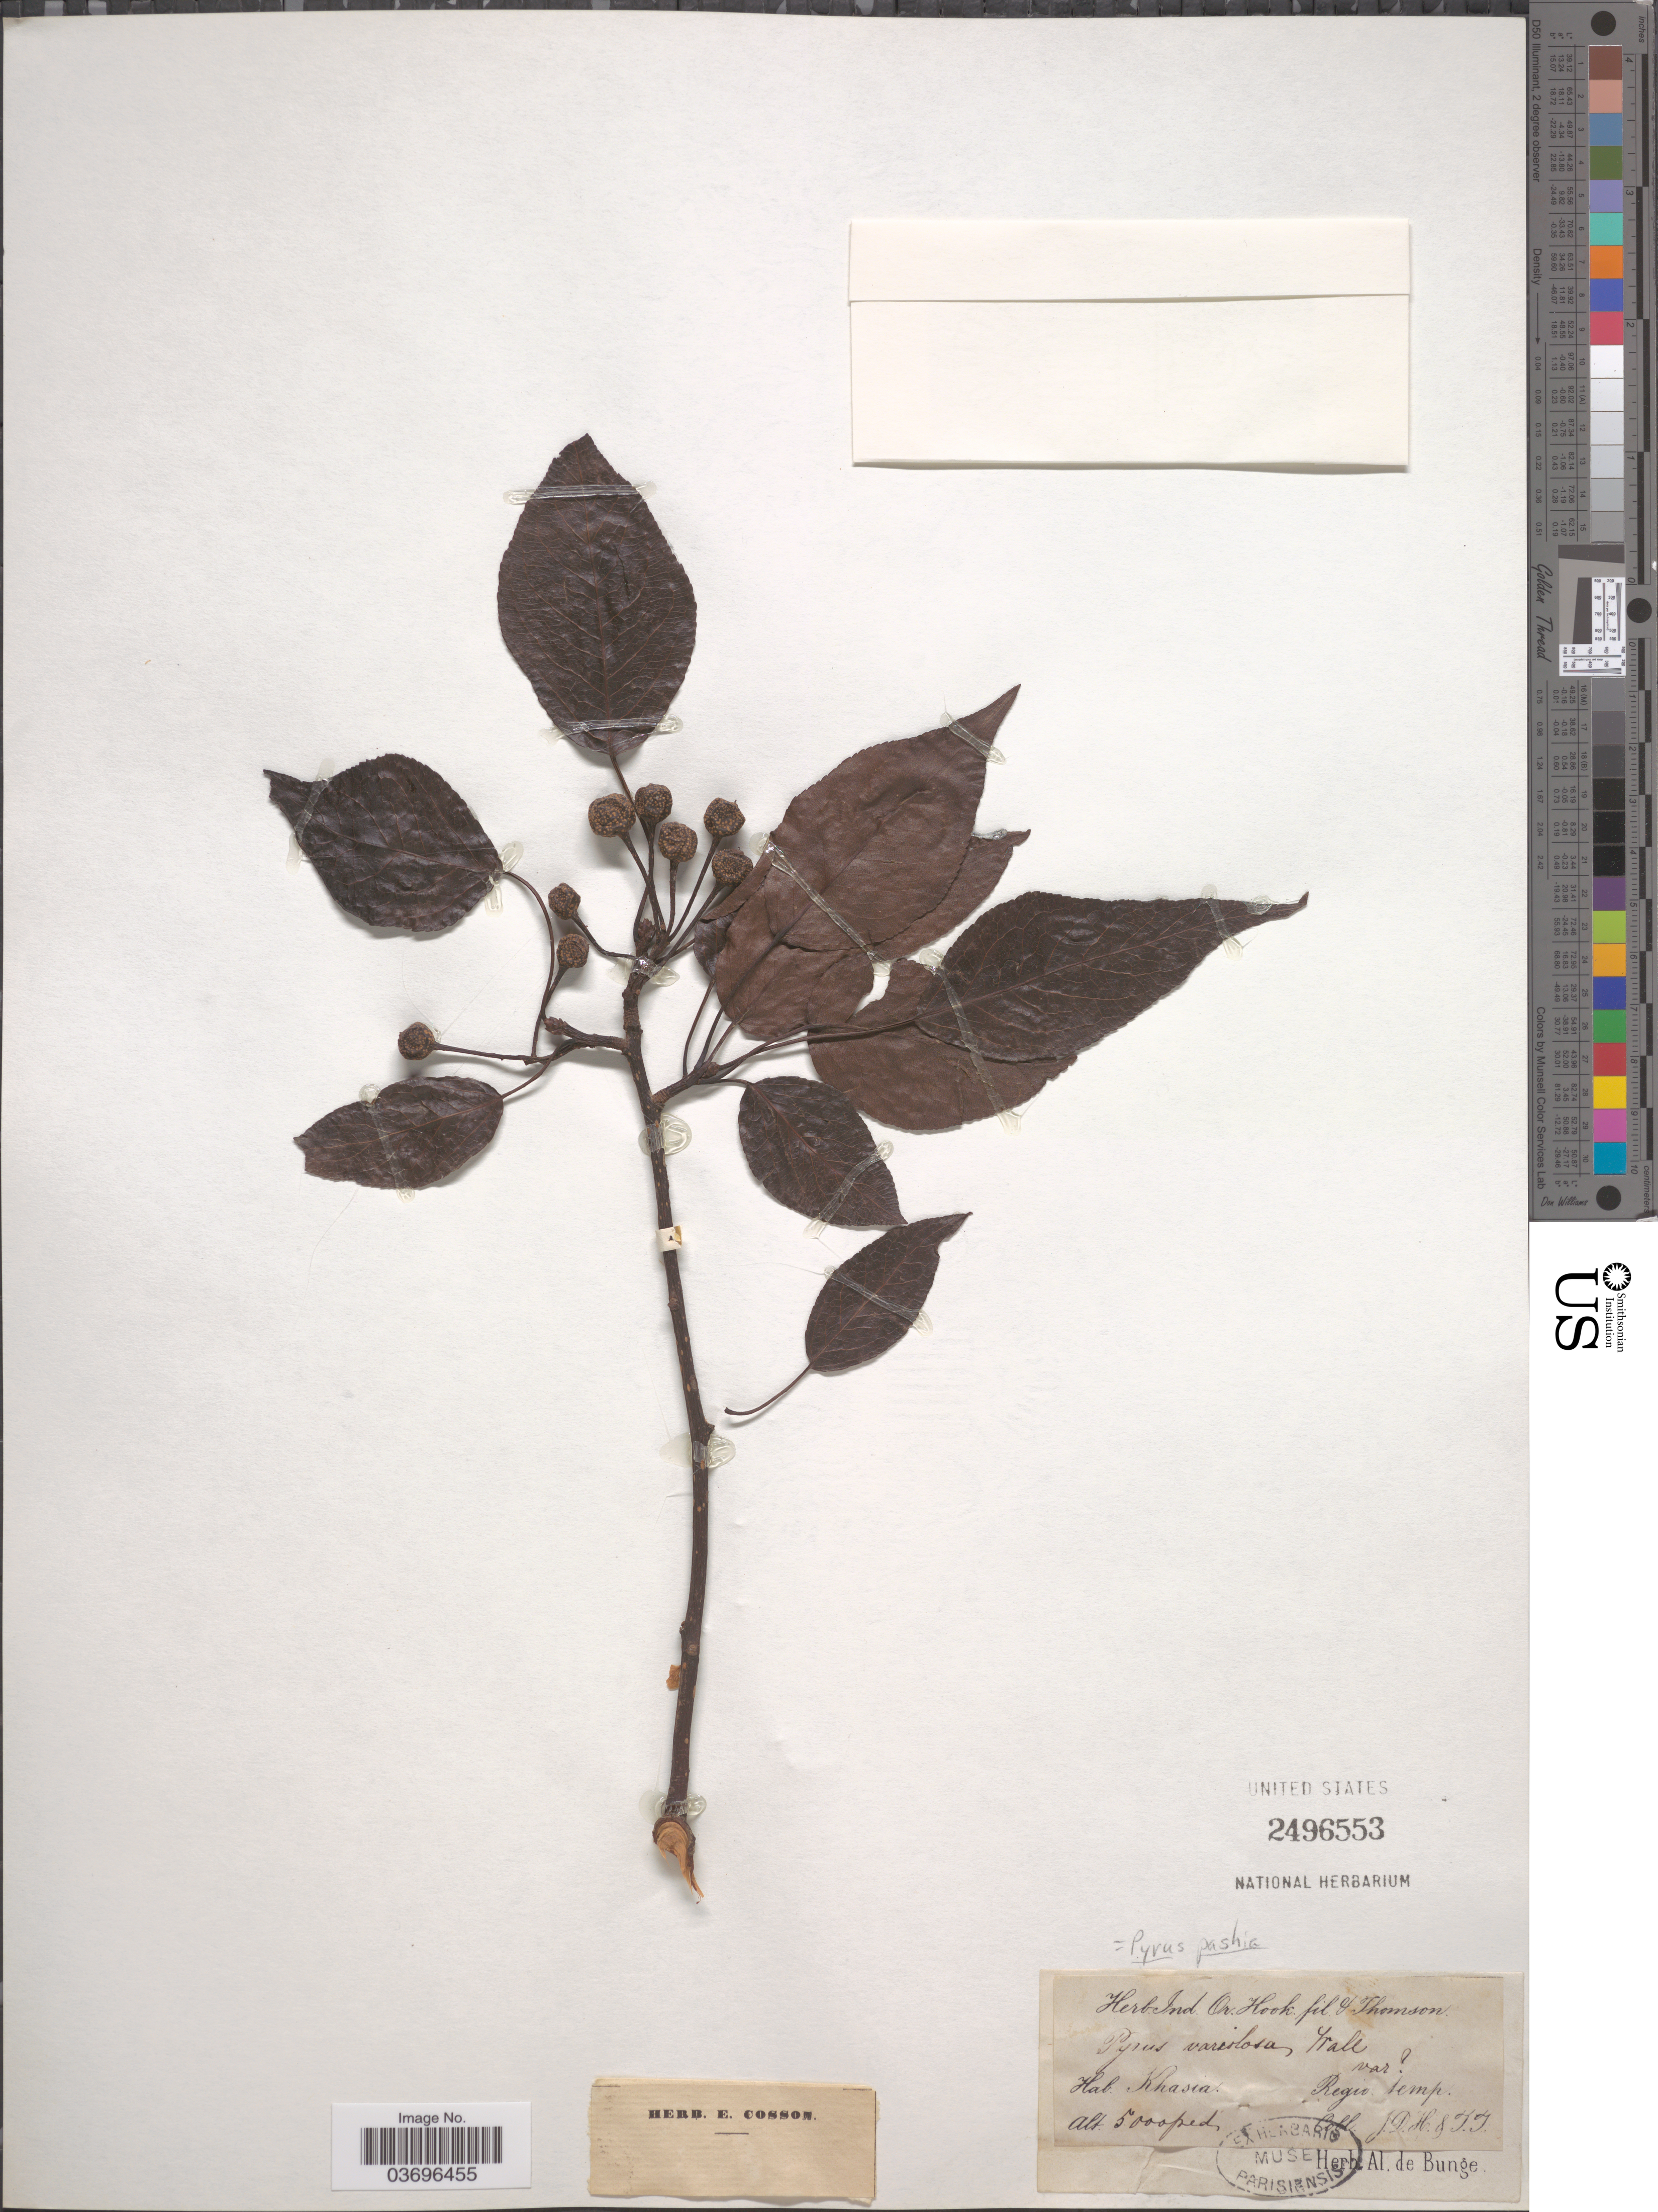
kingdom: Plantae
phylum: Tracheophyta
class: Magnoliopsida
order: Rosales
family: Rosaceae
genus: Pyrus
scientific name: Pyrus pashia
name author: Buch.-Ham. ex D. Don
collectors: J. D. Hooker & T. Thomson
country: India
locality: Khasia. Regio temp.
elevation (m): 1524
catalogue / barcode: US 2496553